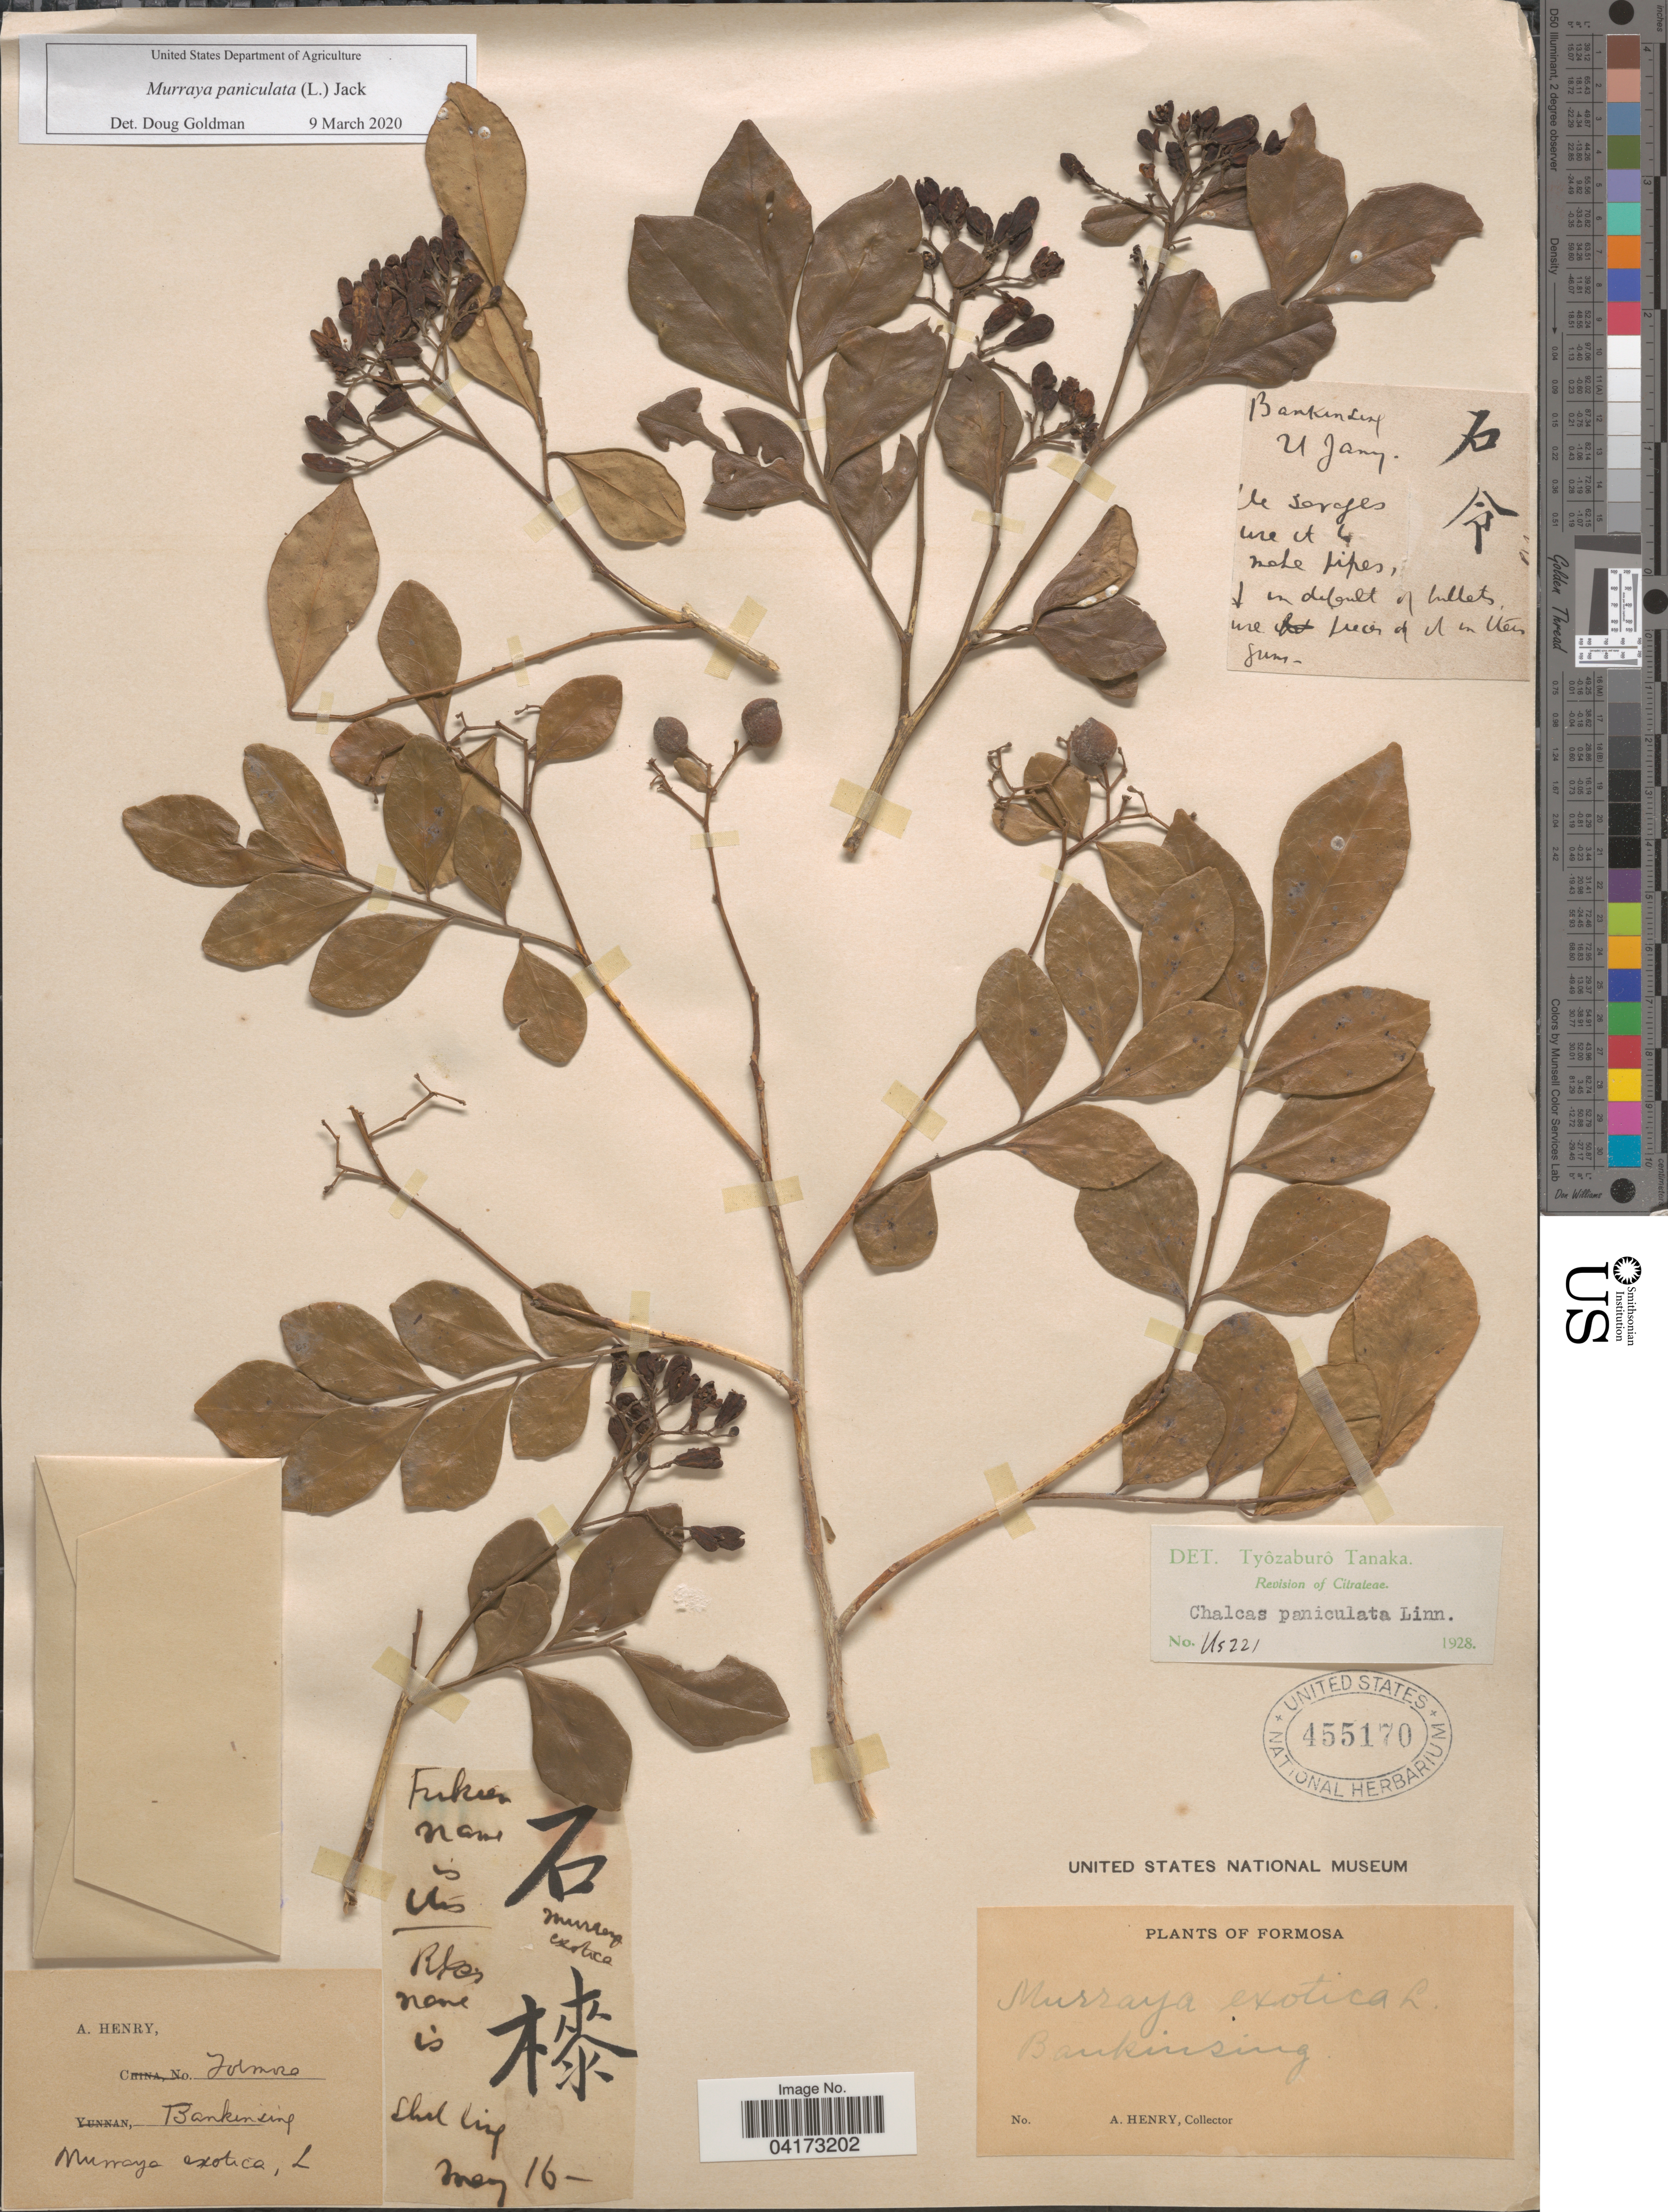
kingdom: Plantae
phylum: Tracheophyta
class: Magnoliopsida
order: Sapindales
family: Rutaceae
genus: Murraya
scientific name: Murraya paniculata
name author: (L.) Jack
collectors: A. Henry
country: Taiwan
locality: Formosa. Bankinsing.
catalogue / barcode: US 455170